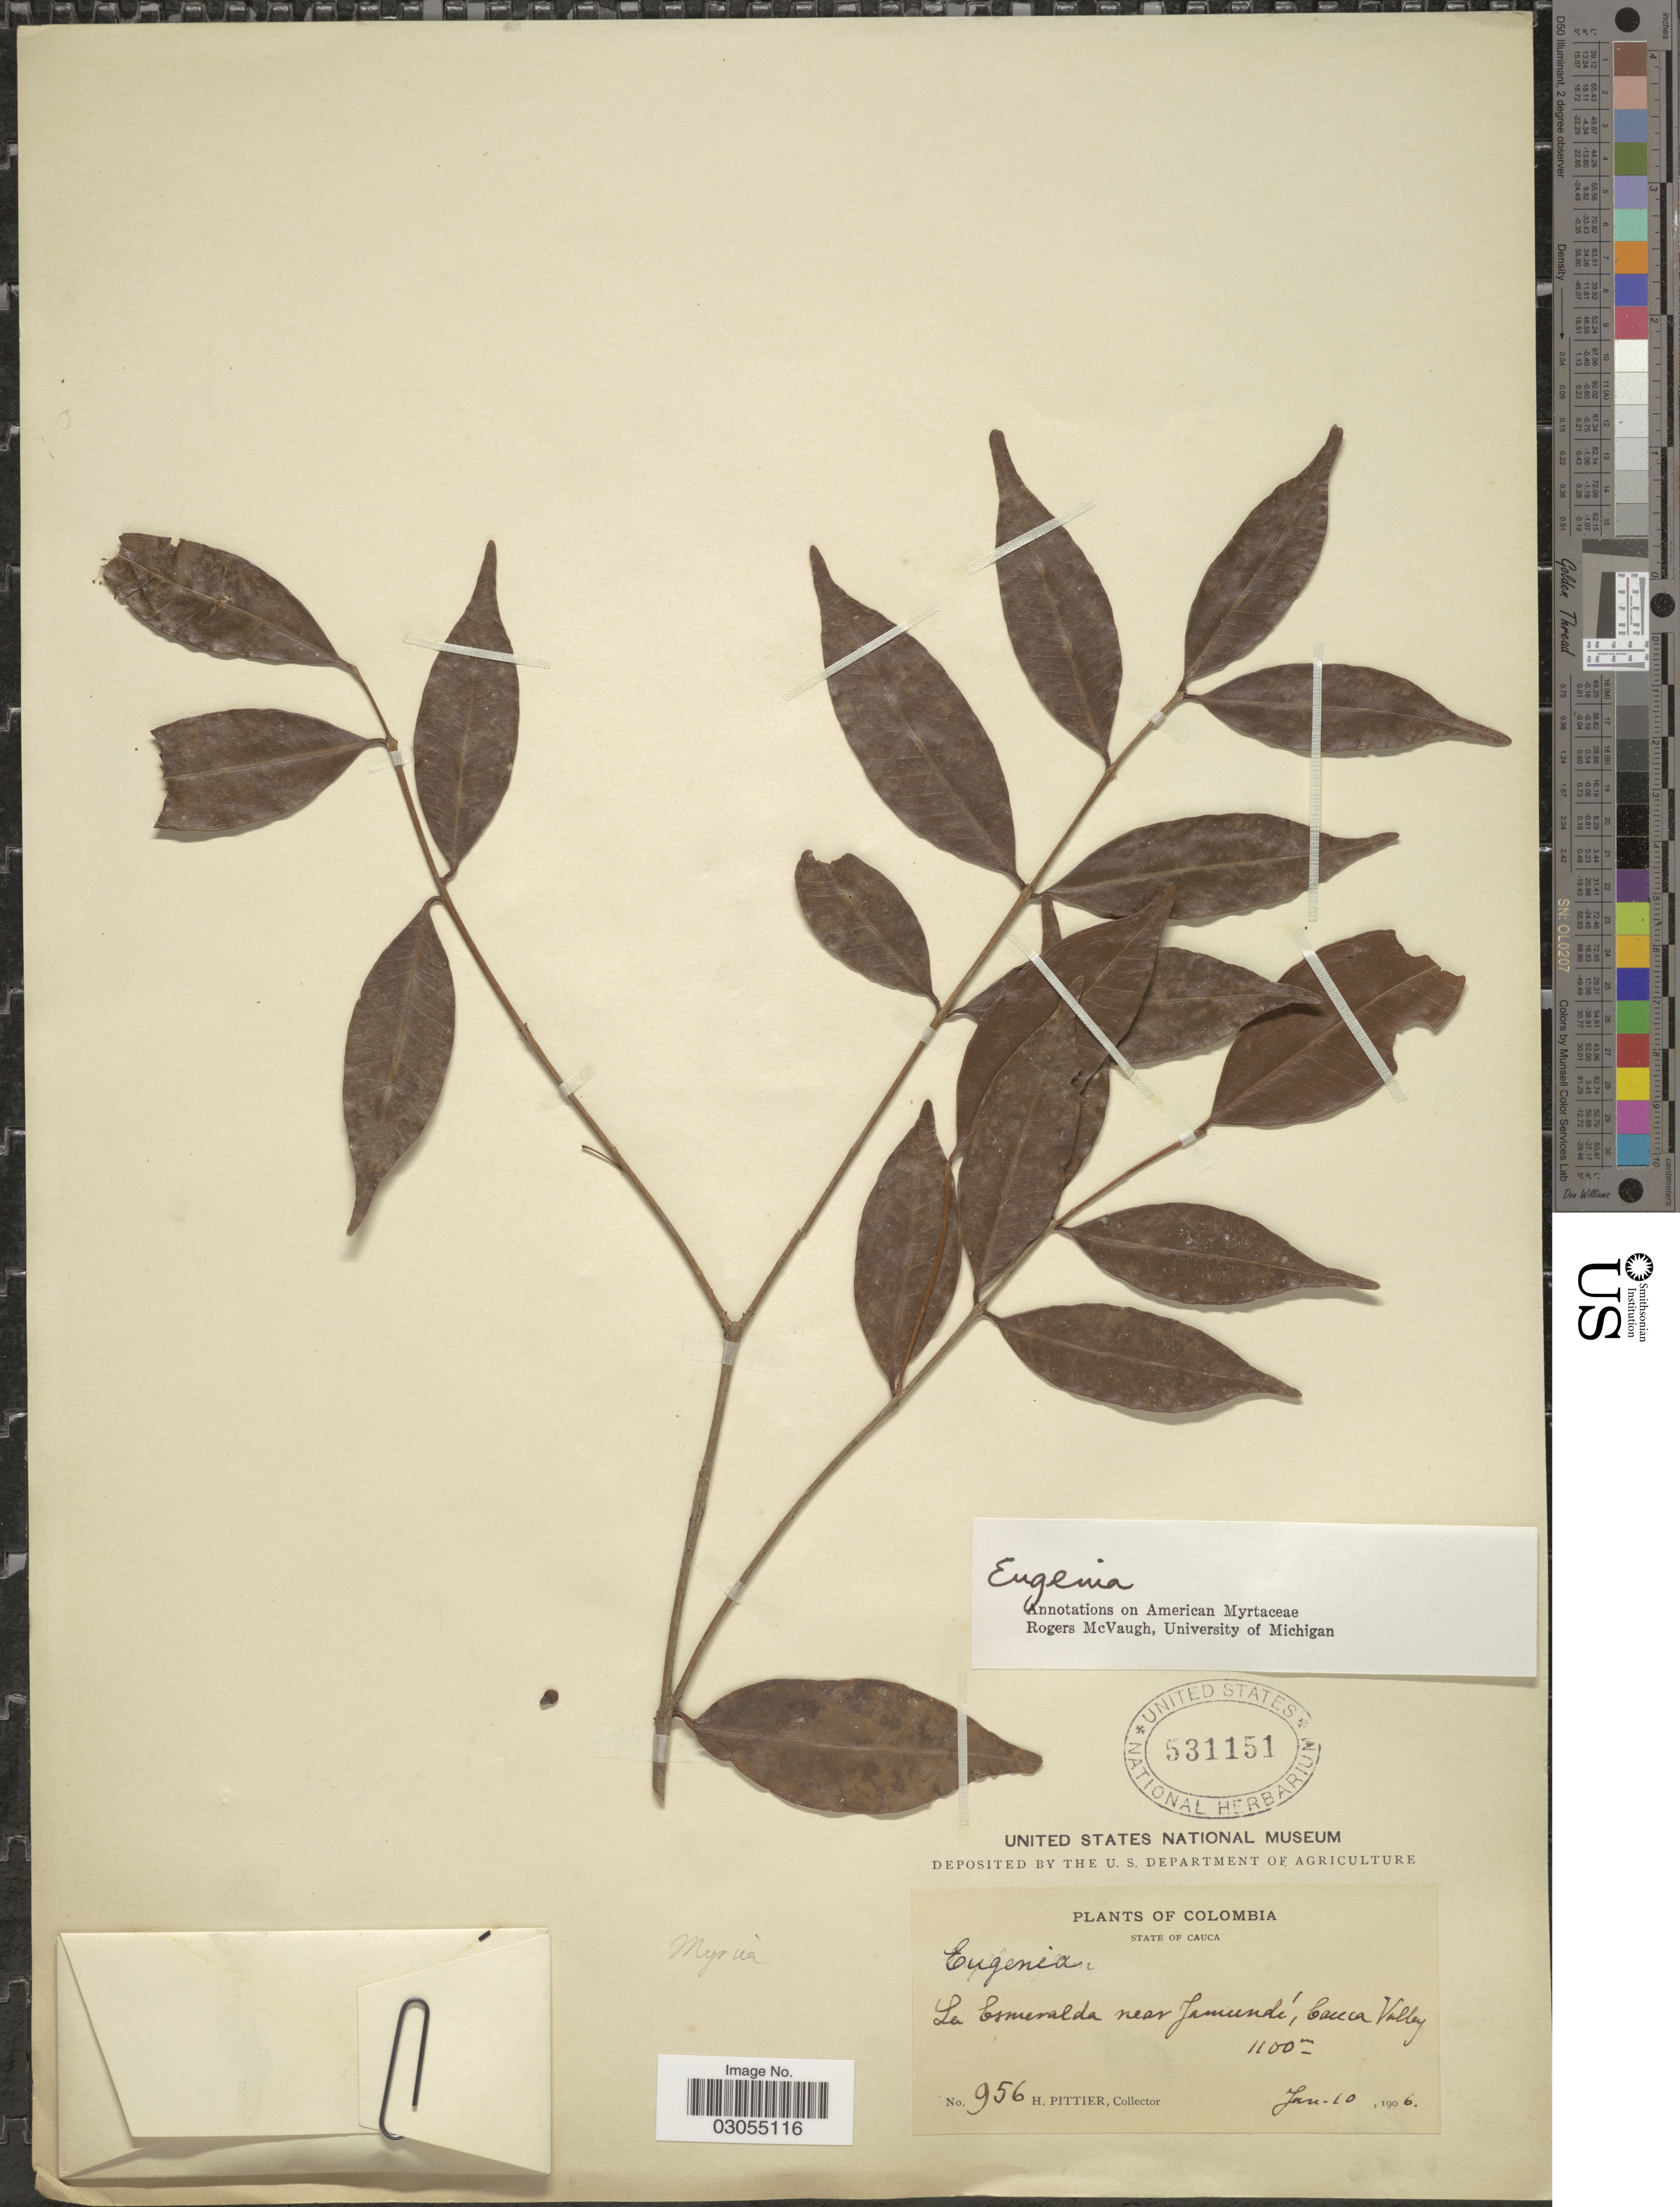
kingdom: Plantae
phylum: Tracheophyta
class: Magnoliopsida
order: Myrtales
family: Myrtaceae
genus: Eugenia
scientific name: Eugenia sp.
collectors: H. F. Pittier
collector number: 956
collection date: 1906-01-10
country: Colombia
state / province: Cauca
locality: La Esmeralda near Jamundé, Cauca Valley.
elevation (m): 1100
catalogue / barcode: US 531151